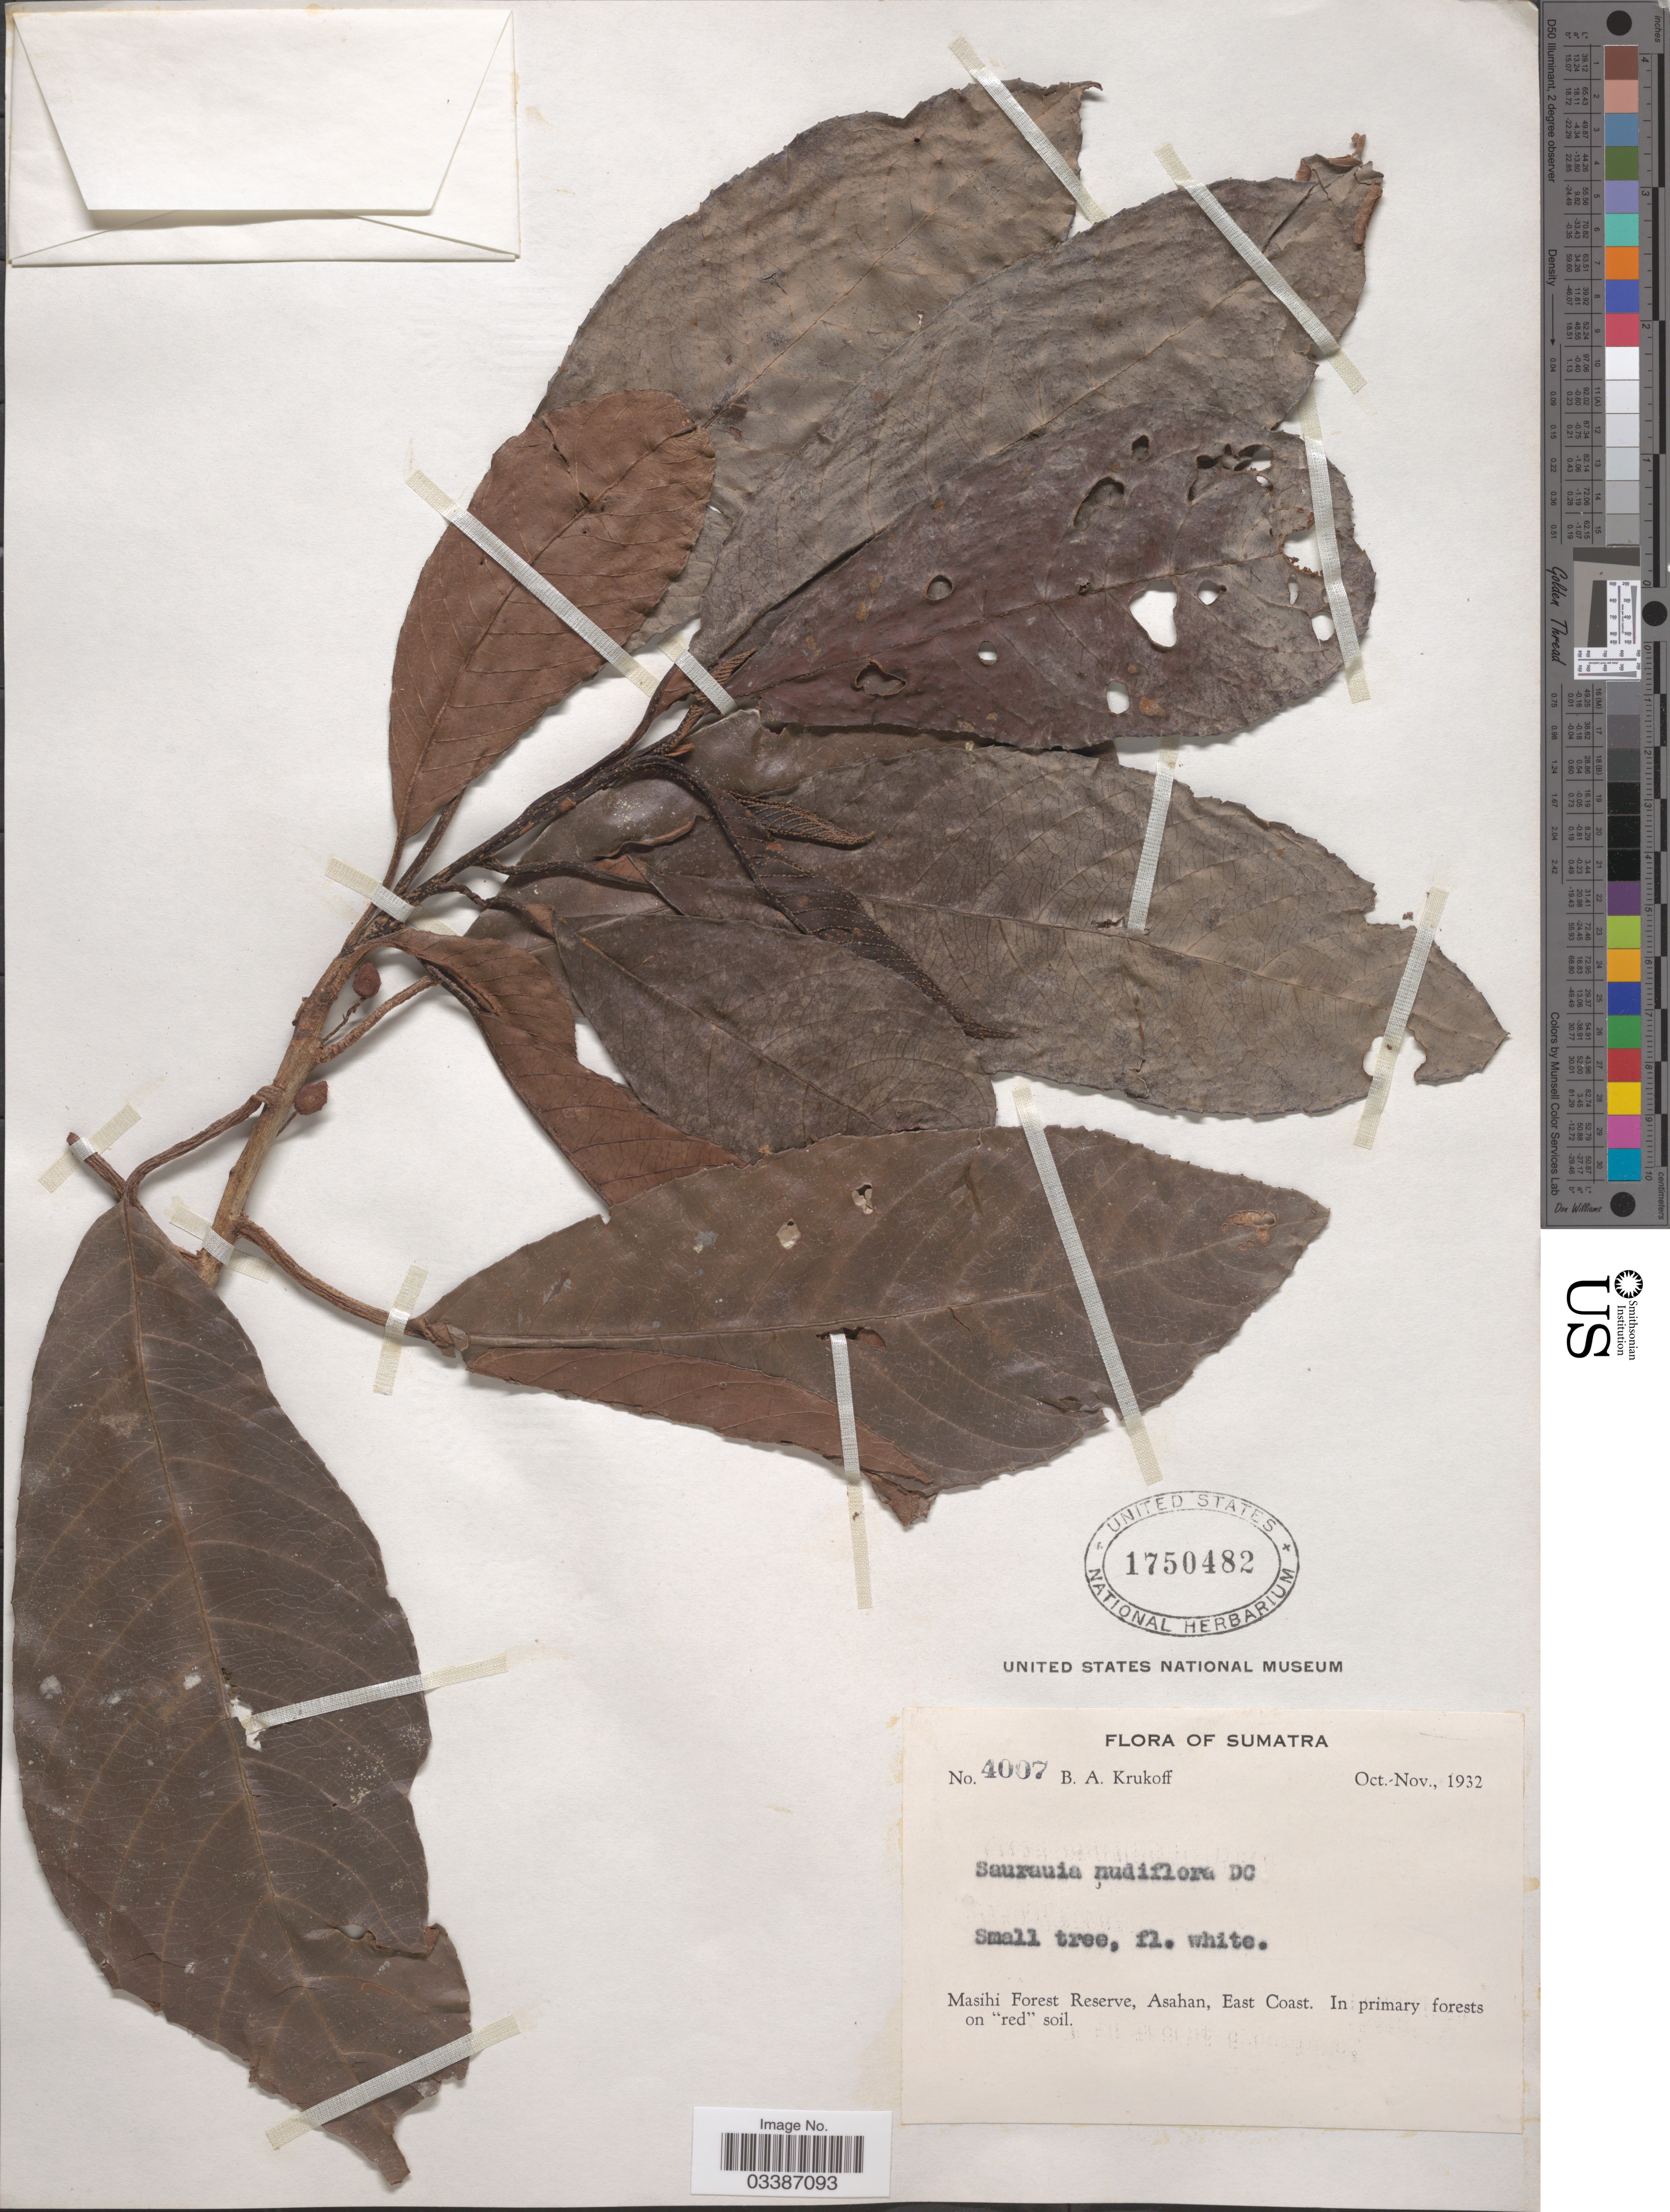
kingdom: Plantae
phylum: Tracheophyta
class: Magnoliopsida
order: Ericales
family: Actinidiaceae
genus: Saurauia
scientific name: Saurauia nudiflora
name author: DC.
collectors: B. A. Krukoff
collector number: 4007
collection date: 1932-10/1932-11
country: Indonesia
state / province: Sumatra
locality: Masihi Forest Reserve, Asahan, East Coast.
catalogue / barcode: US 1750482